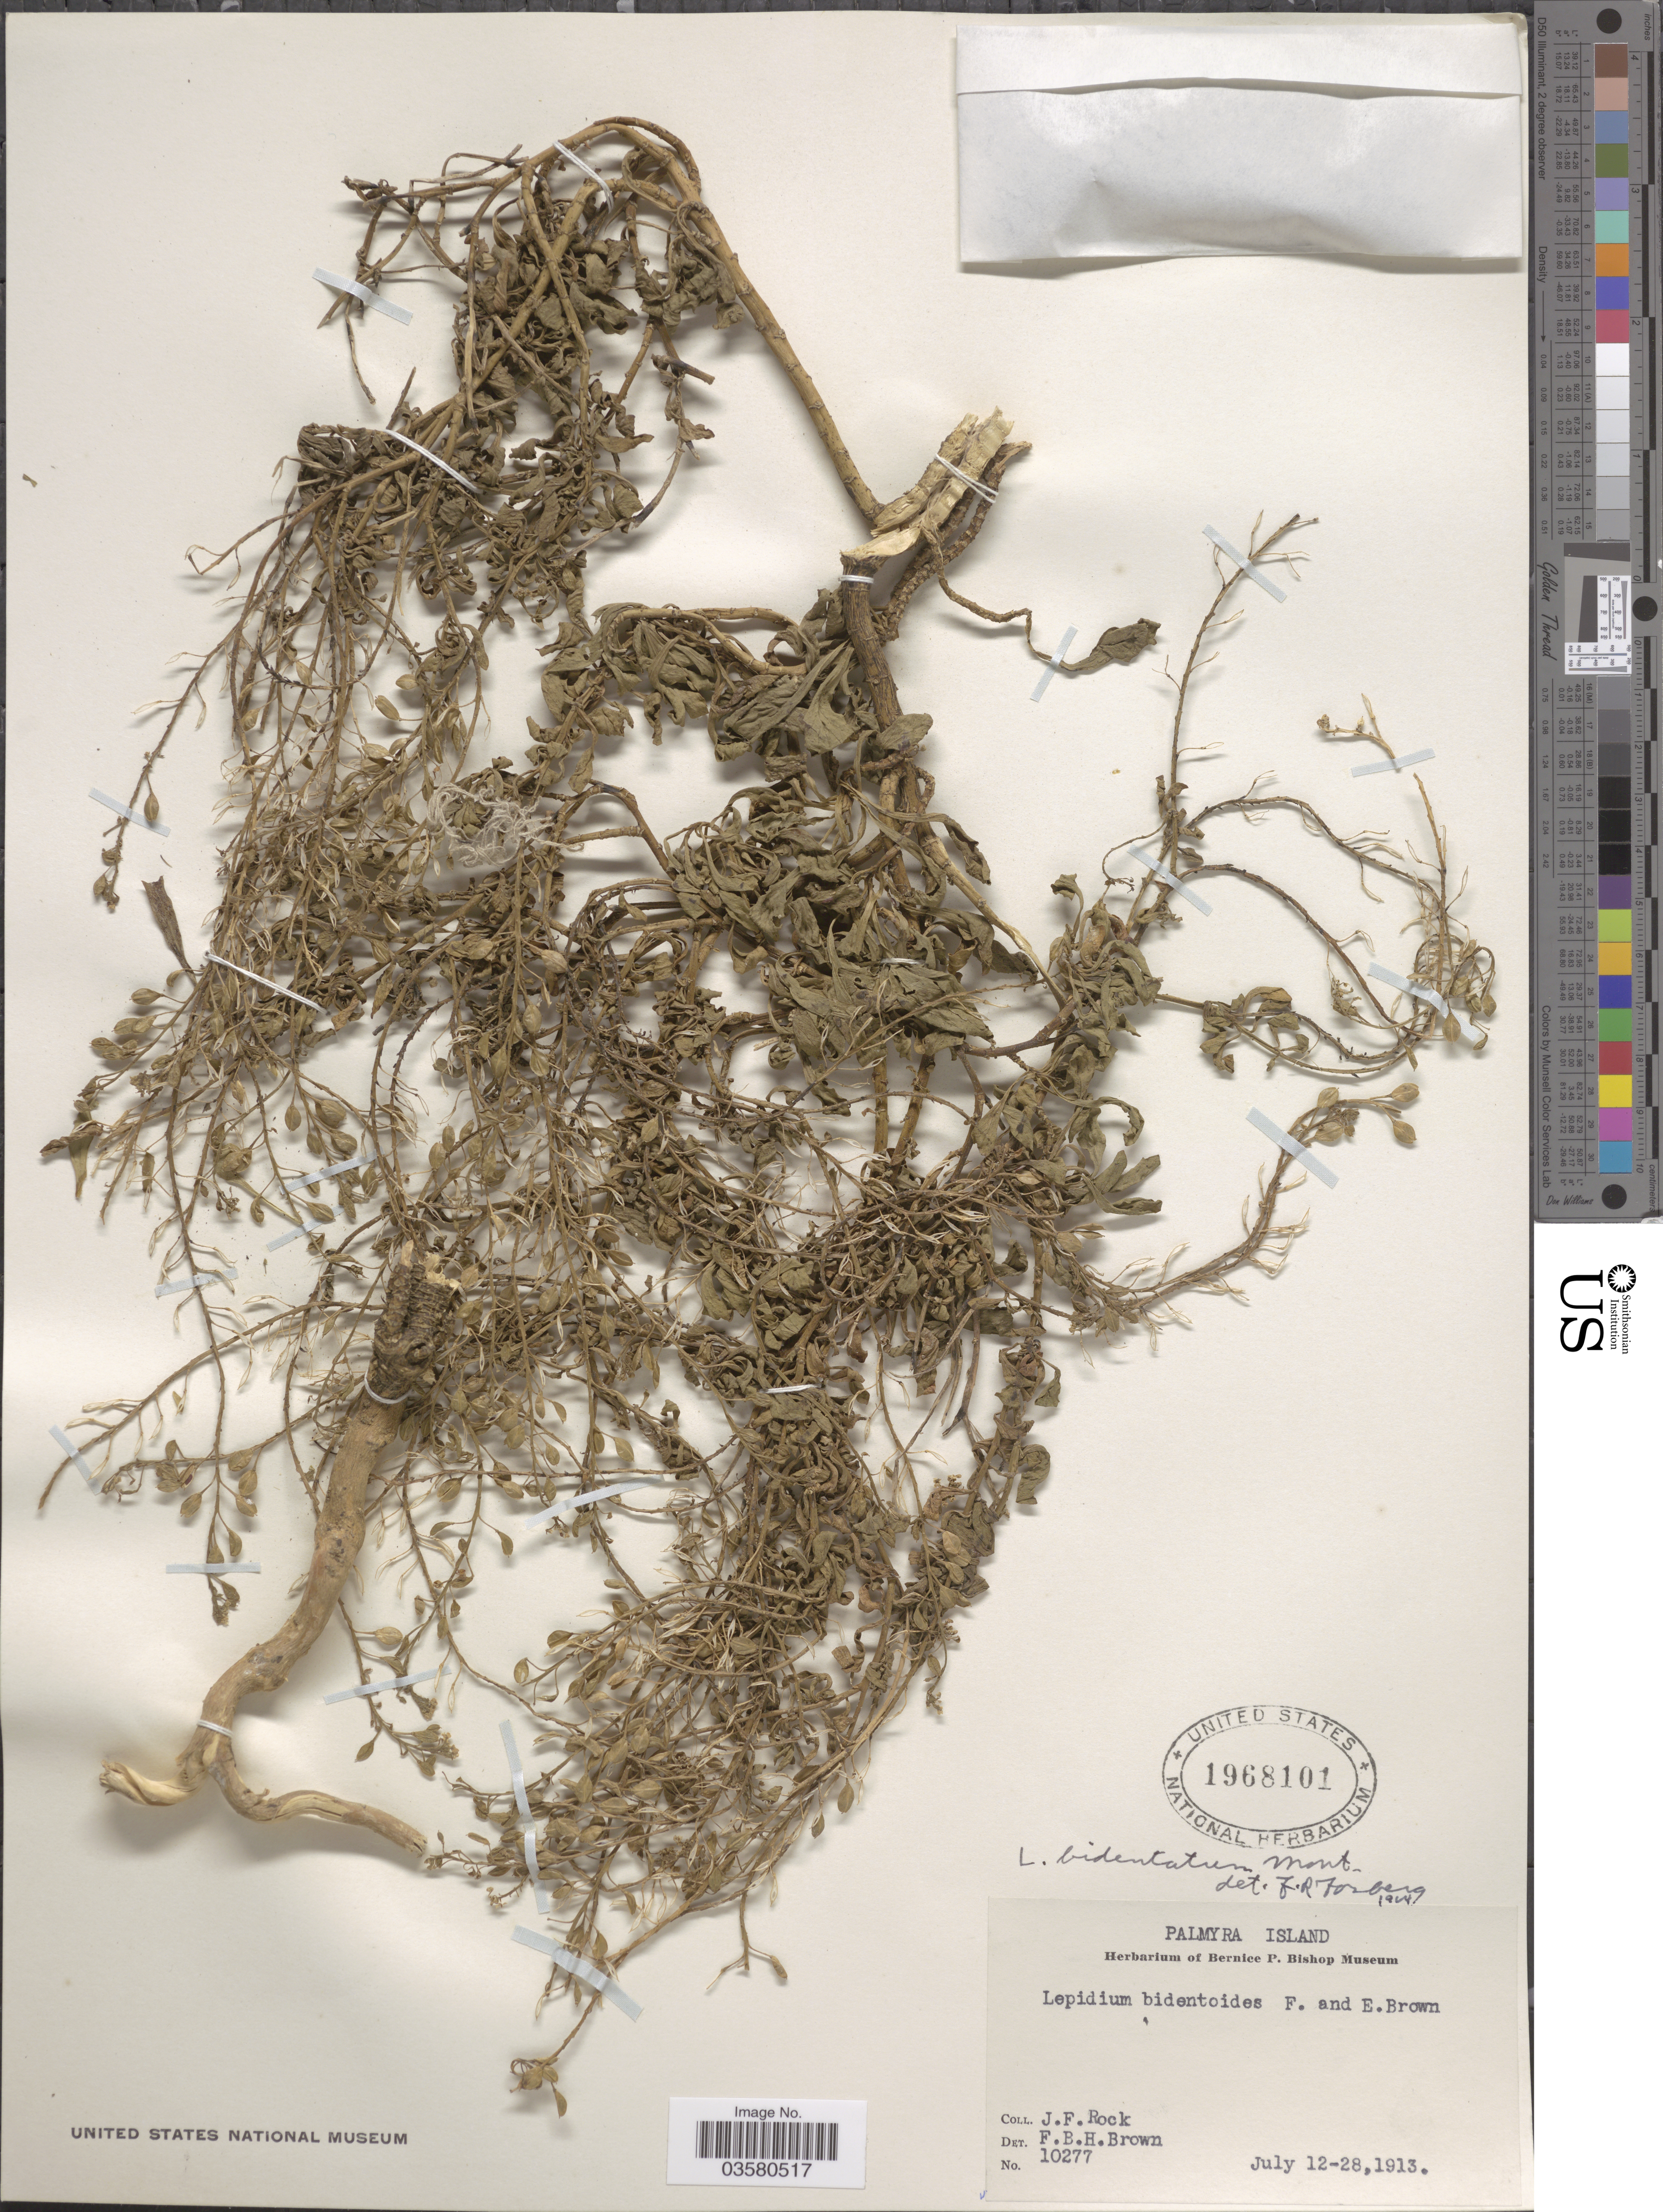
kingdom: Plantae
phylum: Tracheophyta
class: Magnoliopsida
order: Brassicales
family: Brassicaceae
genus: Lepidium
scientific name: Lepidium bidentatum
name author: Montin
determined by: Al-Shehbaz, I. A., (MO), Missouri Botanical Garden (UNITED STATES)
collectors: J. Rock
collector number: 10277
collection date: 1913-07-12/1913-07-28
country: U.S. Administered Pacific Islands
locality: Palmyra Island.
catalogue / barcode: US 1968101